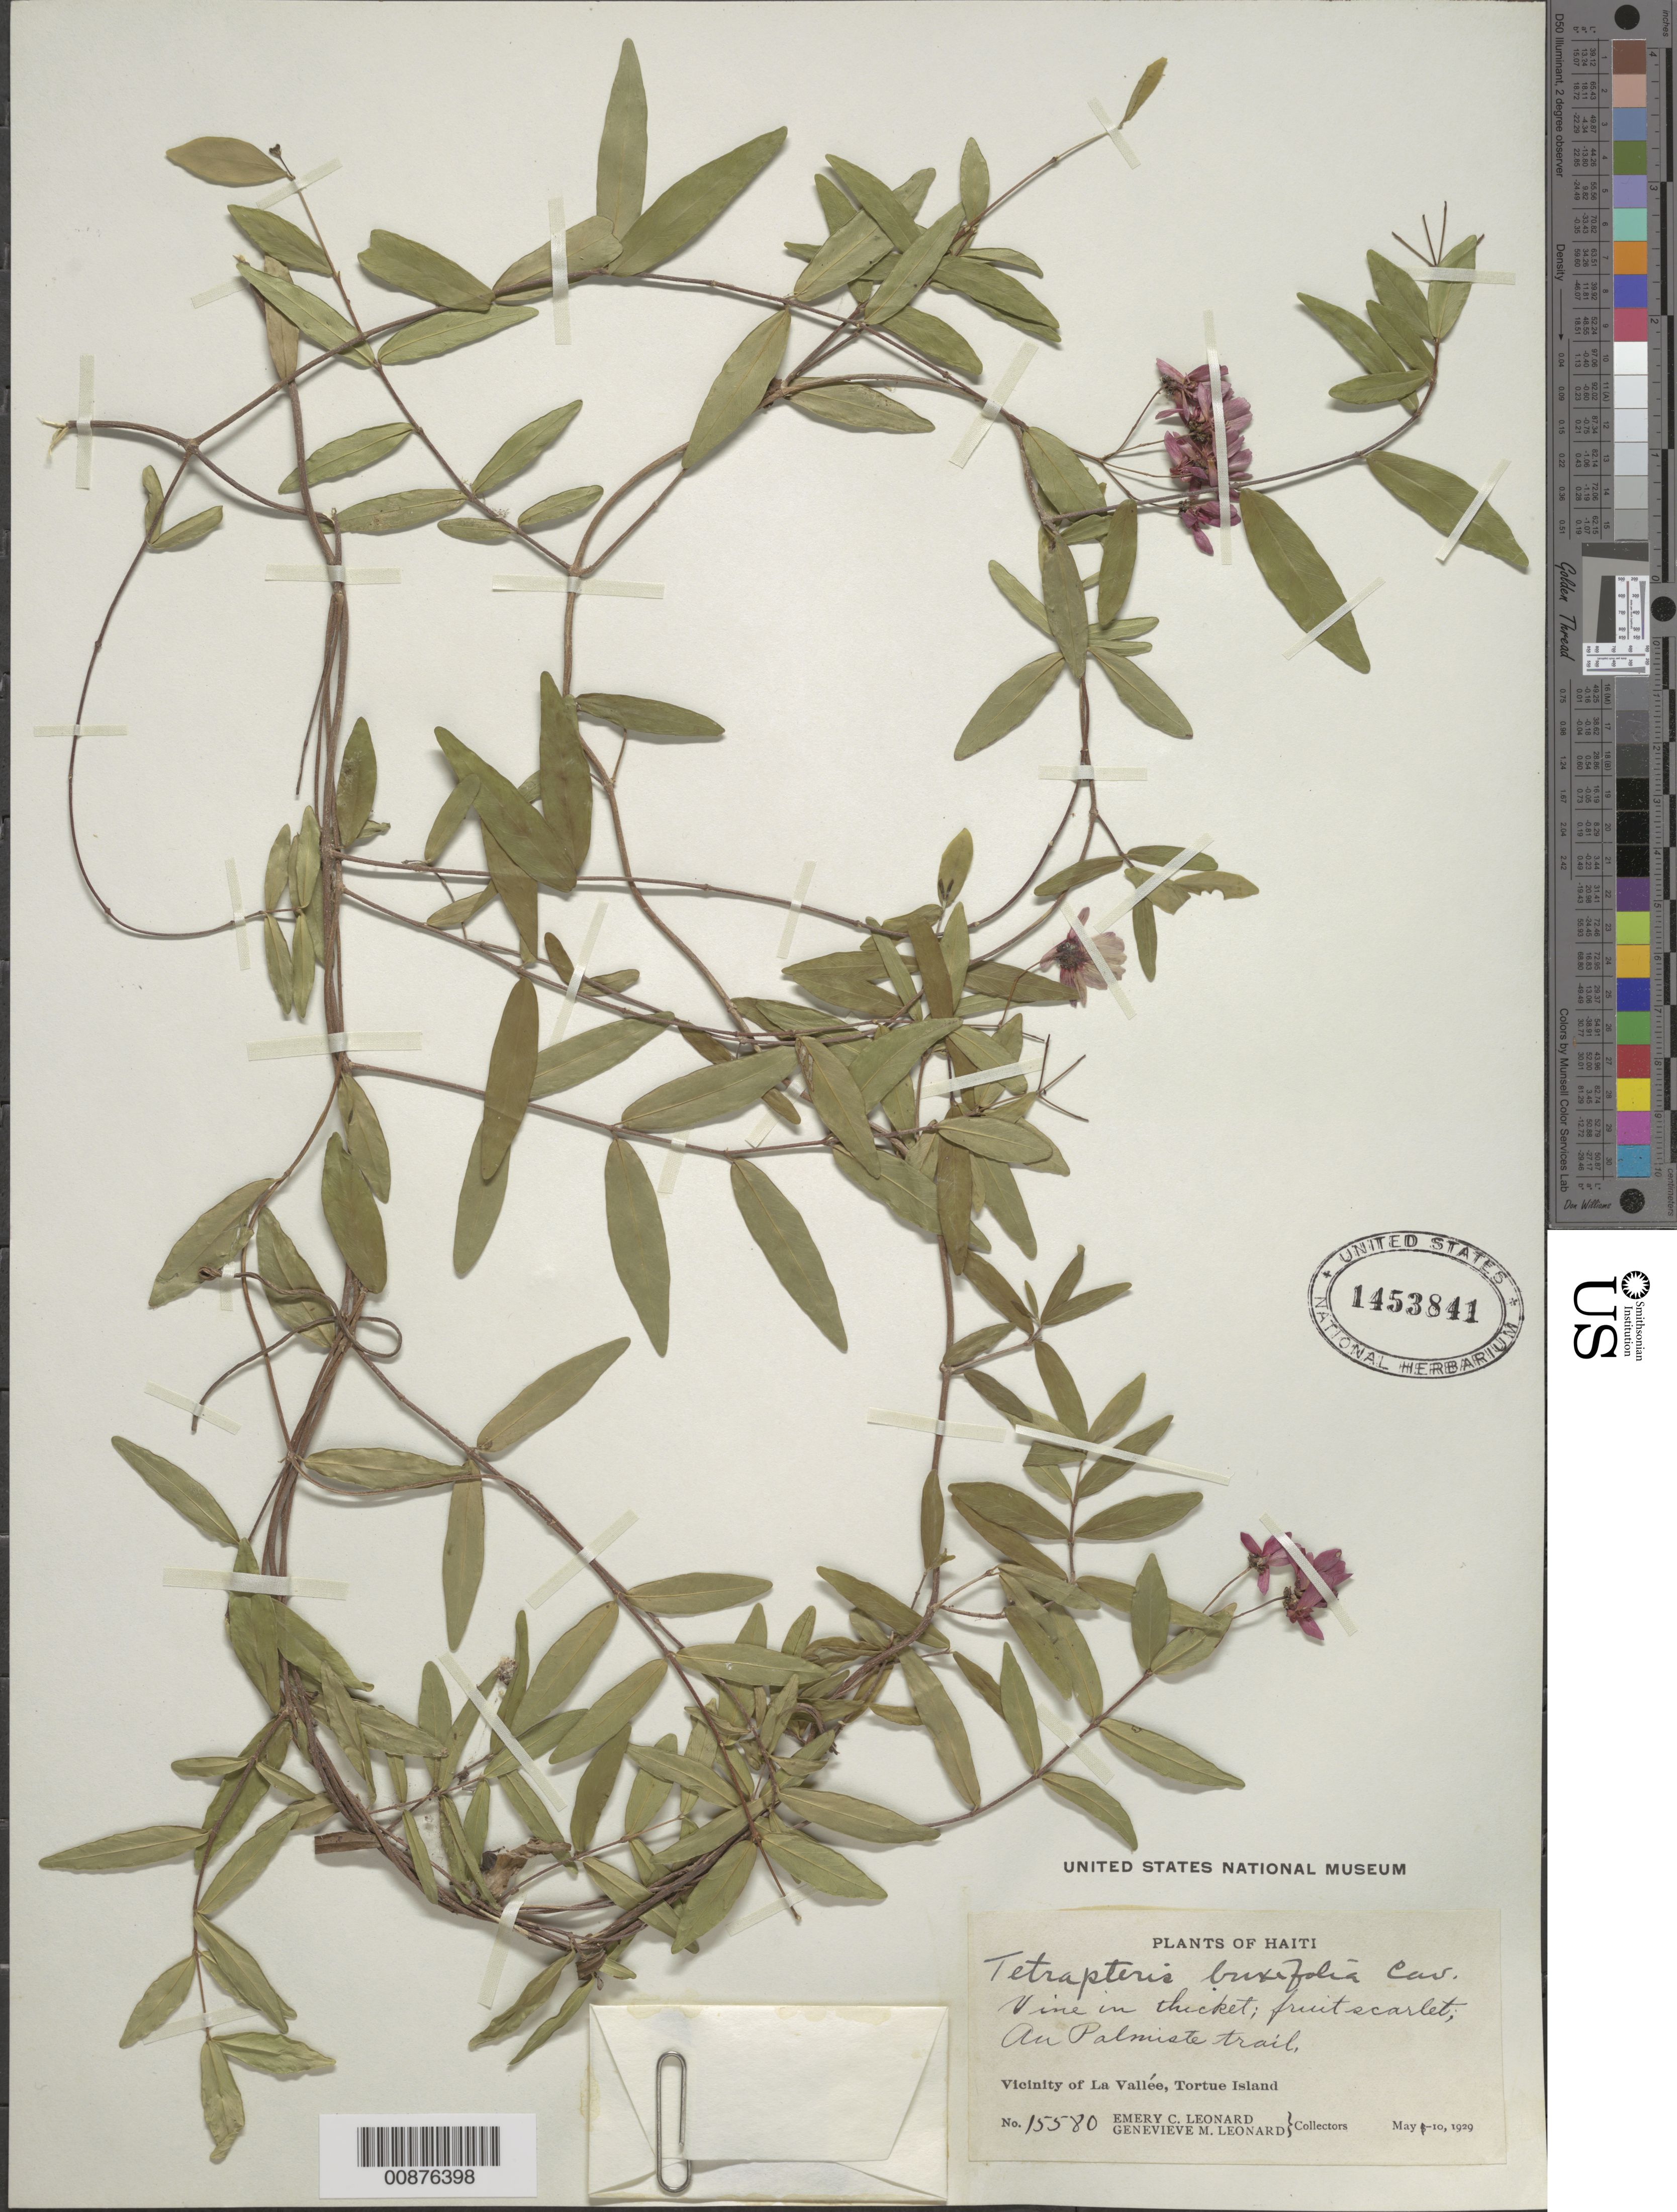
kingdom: Plantae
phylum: Tracheophyta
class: Magnoliopsida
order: Malpighiales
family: Malpighiaceae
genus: Tetrapterys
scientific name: Tetrapterys buxifolia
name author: Cav.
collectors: E. C. Leonard & G. M. Leonard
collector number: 15580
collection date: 1929-05-10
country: Haiti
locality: On Palmiste trail. Vicinity of La Vallée, Tortue Island.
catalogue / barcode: US 1453841